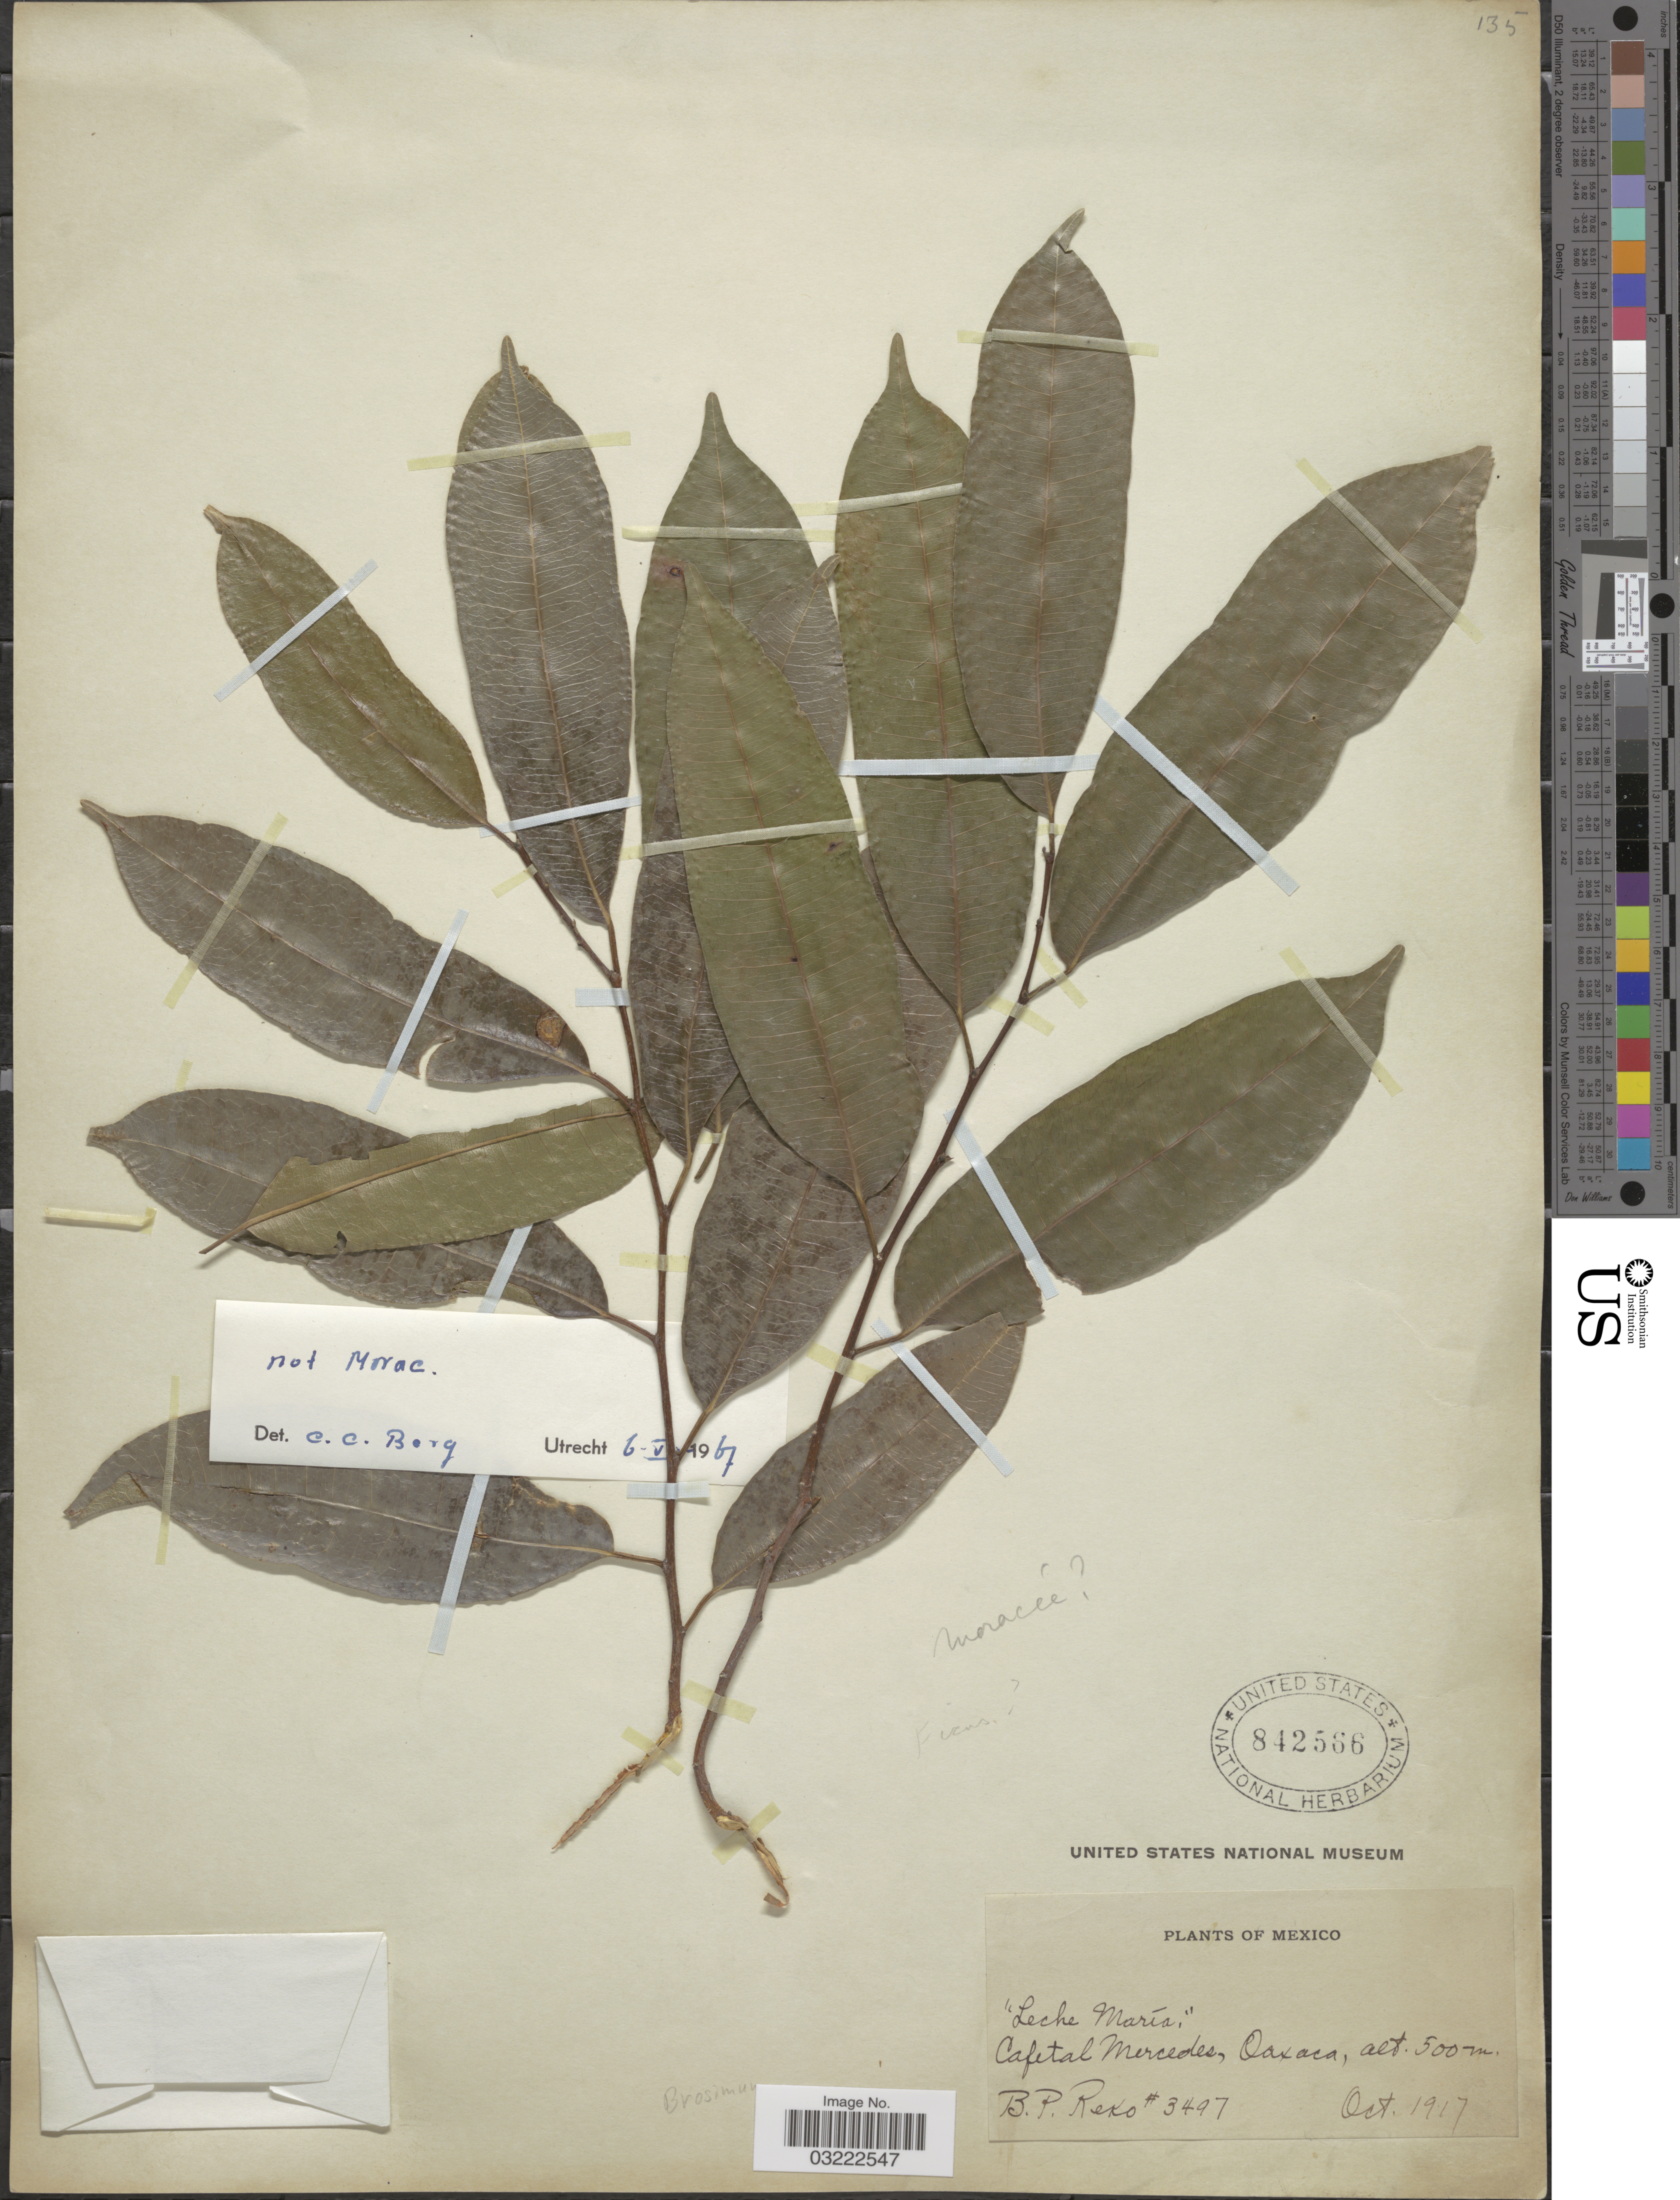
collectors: B. P. Reko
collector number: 3497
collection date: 1917-10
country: Mexico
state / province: Oaxaca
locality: Cafetal Mercedes.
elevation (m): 500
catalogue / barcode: US 842566